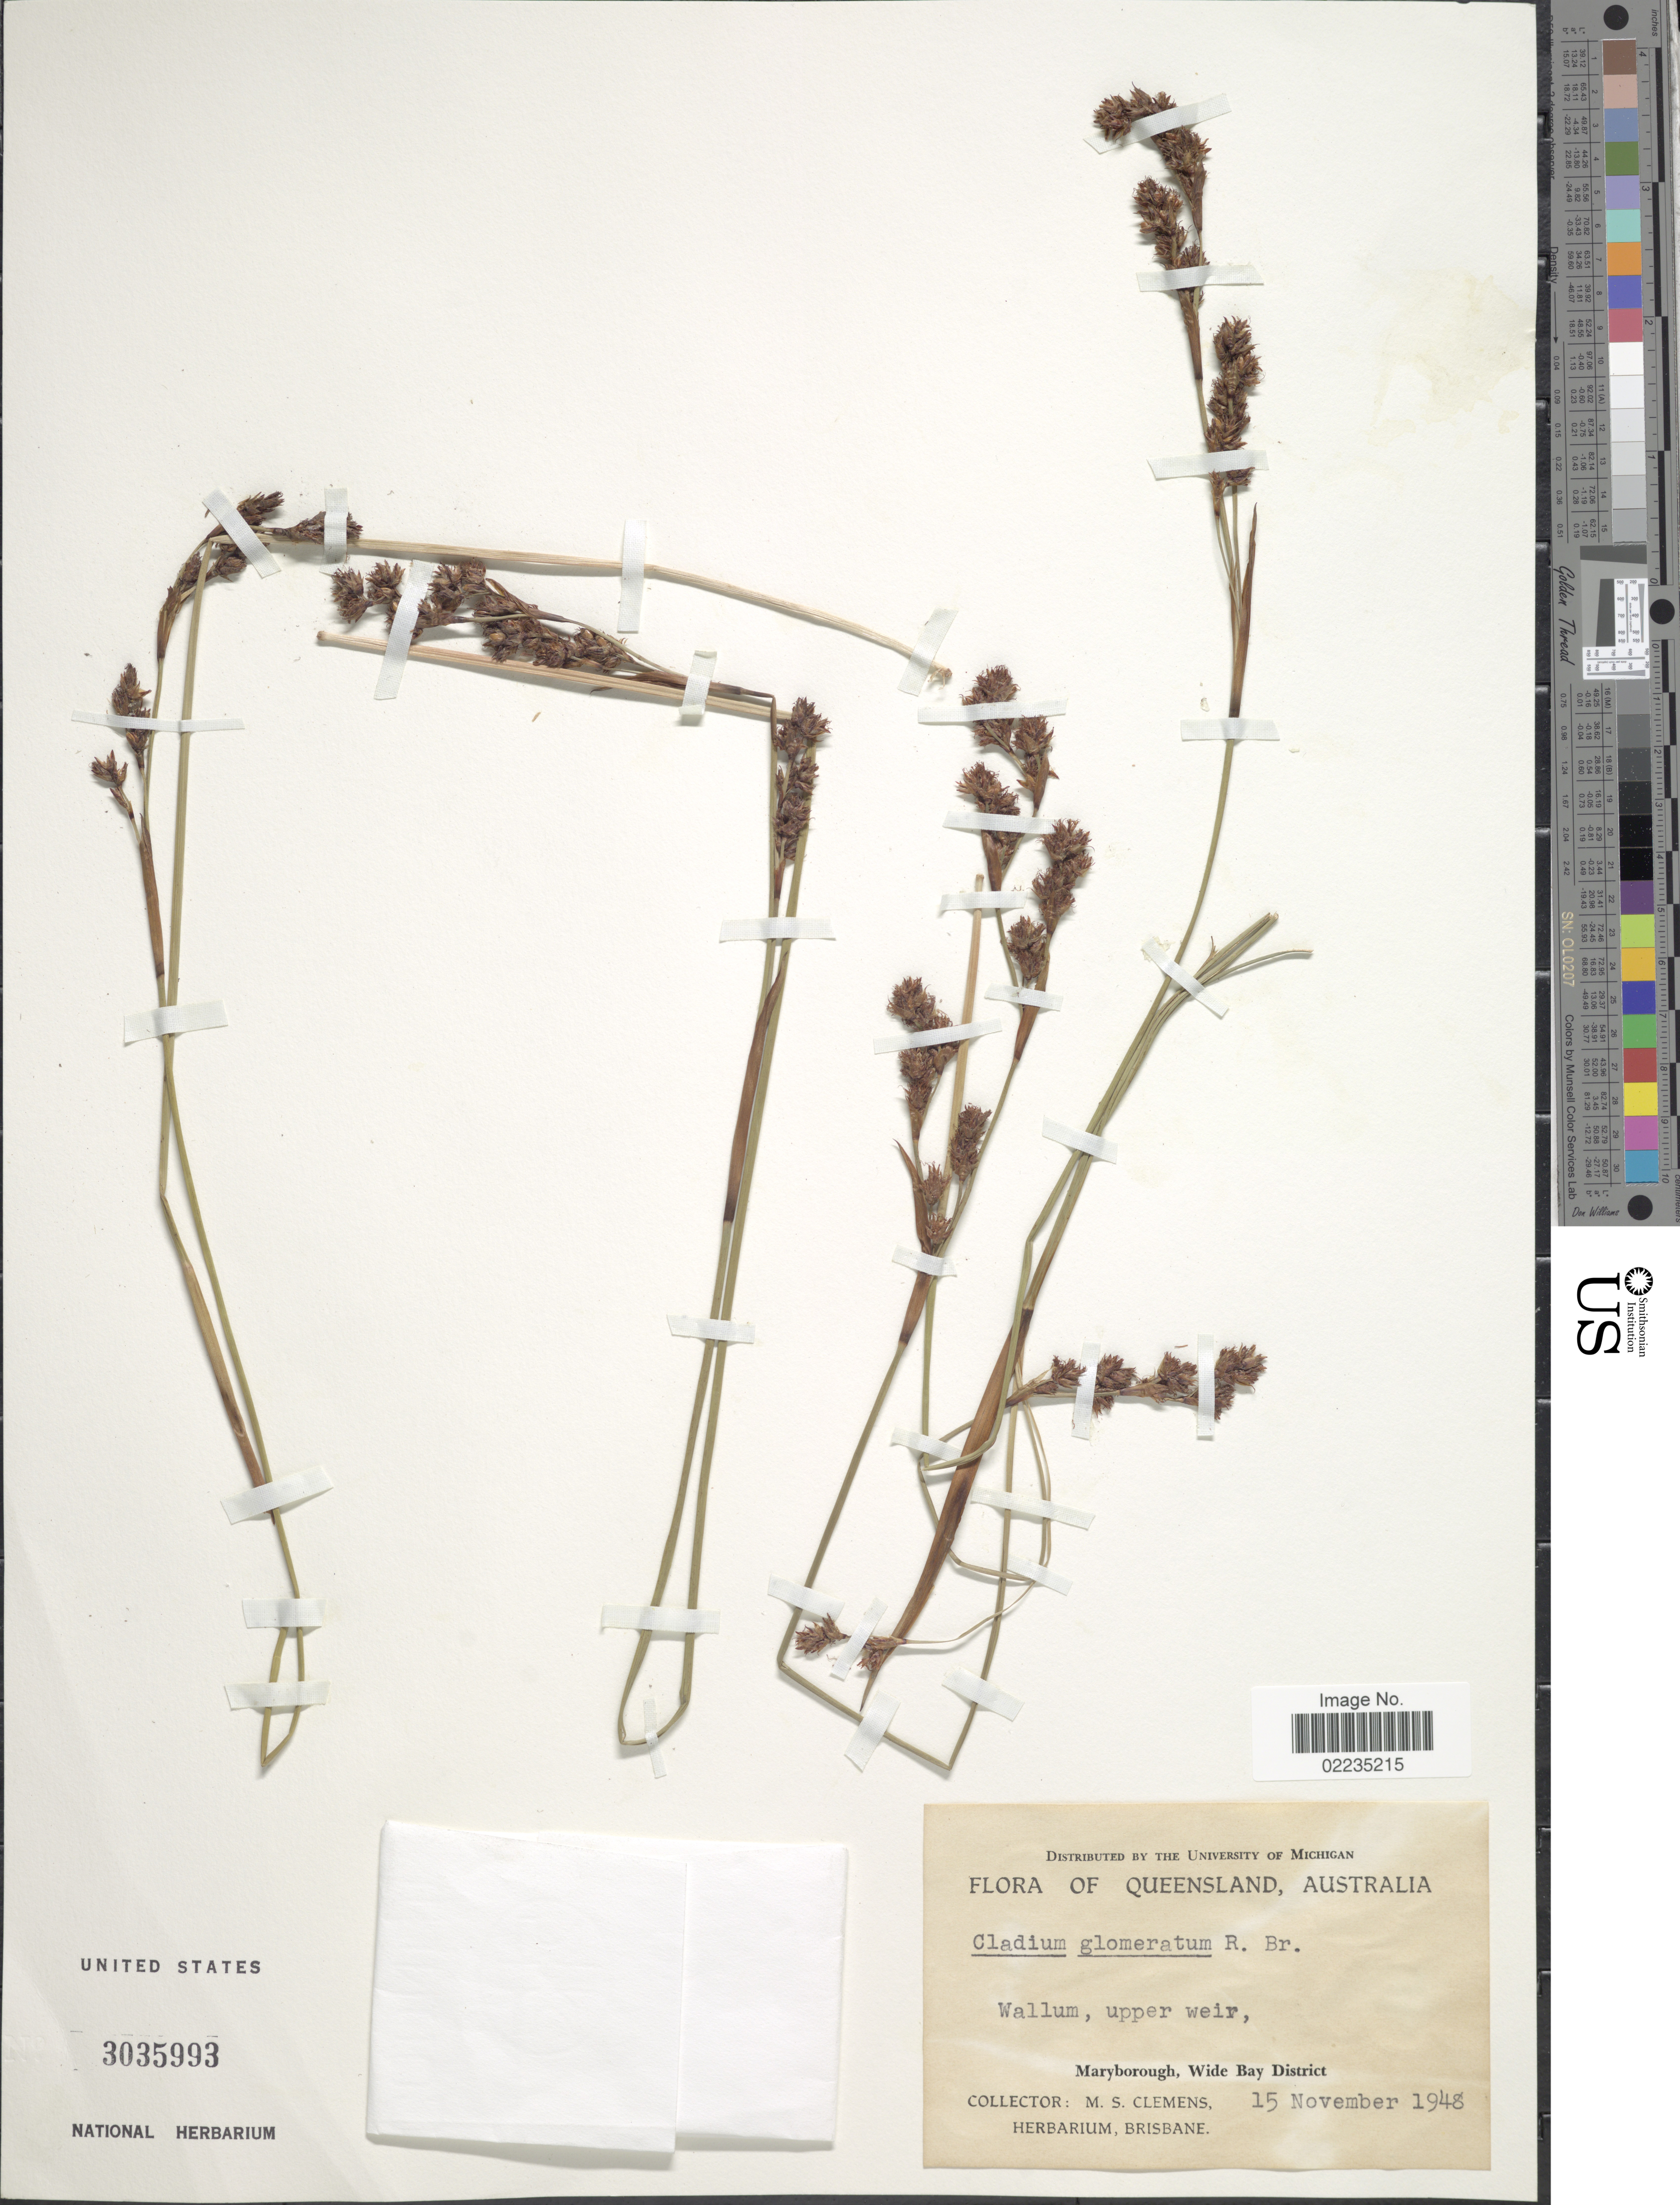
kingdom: Plantae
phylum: Tracheophyta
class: Liliopsida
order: Poales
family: Cyperaceae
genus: Machaerina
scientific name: Machaerina rubiginosa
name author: (Spreng.) T. Koyama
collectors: M. S. Clemens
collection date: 1948-11-15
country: Australia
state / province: Queensland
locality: Queensland, Australia, Maryborough, Wide Bay District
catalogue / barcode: US 3035993